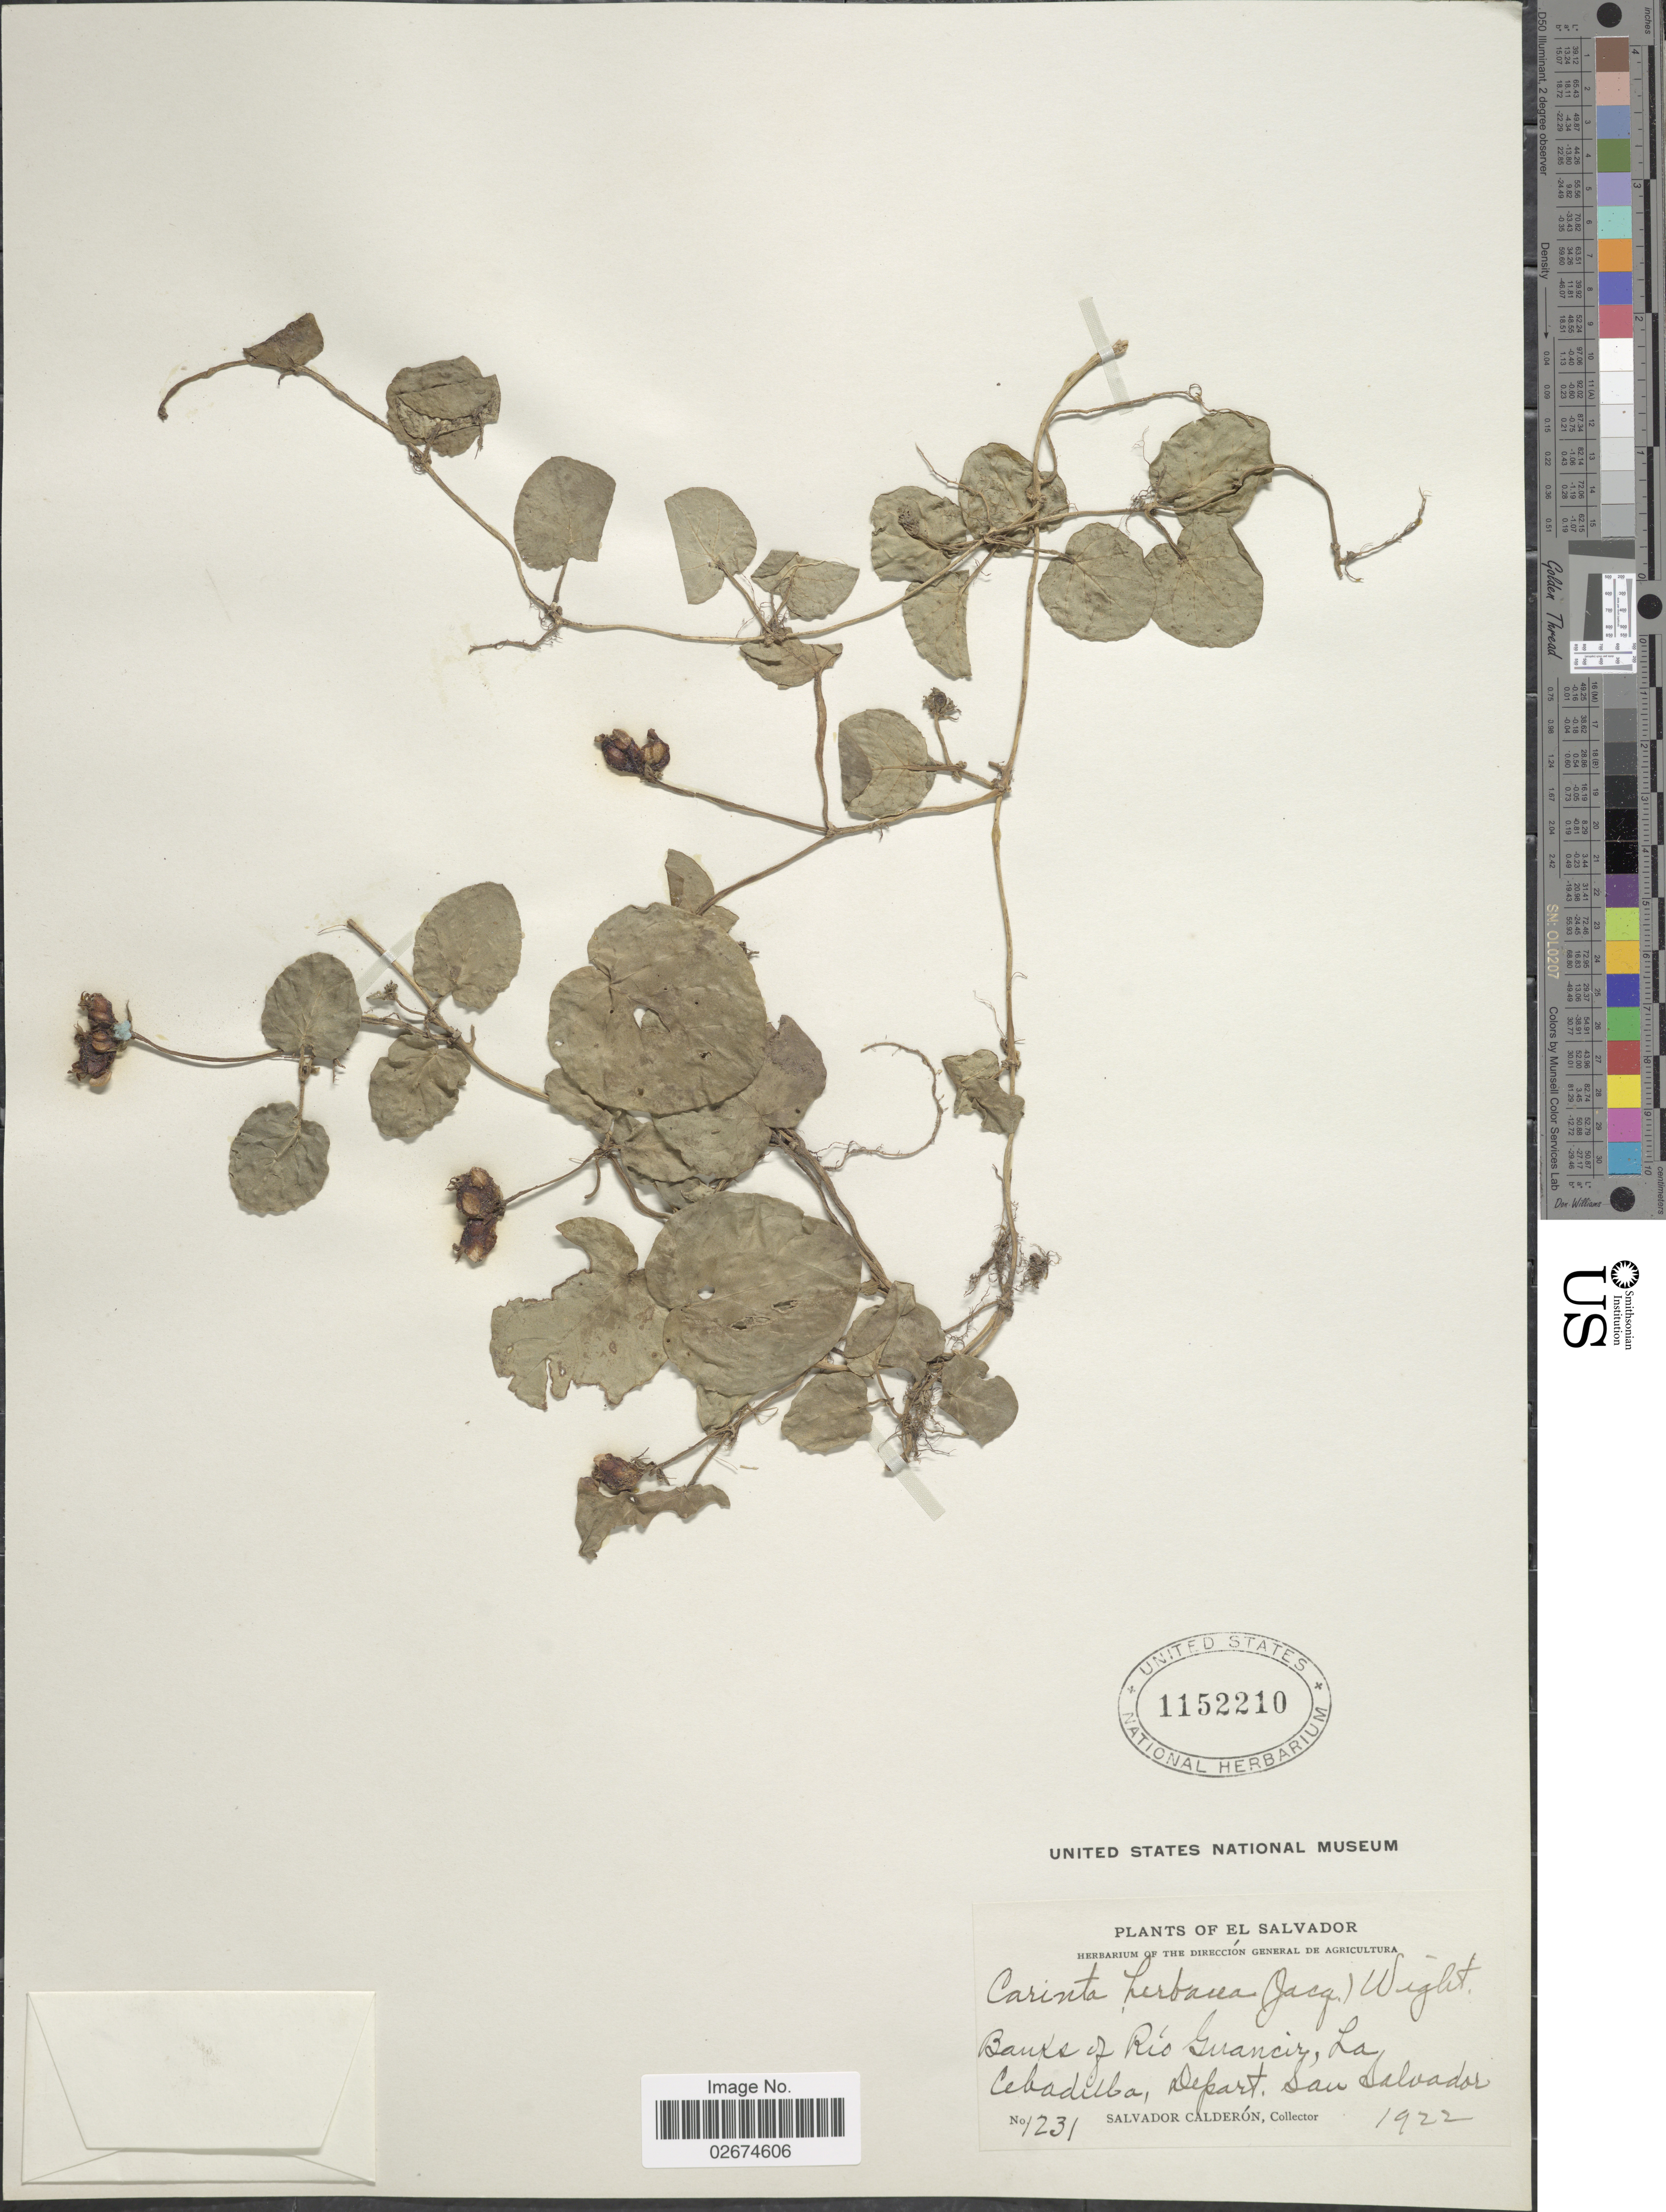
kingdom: Plantae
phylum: Tracheophyta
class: Magnoliopsida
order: Gentianales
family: Rubiaceae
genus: Geophila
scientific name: Geophila herbacea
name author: (Jacq.) K. Schum.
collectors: S. Calderón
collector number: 1231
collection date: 1922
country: El Salvador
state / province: San Salvador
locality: Banks of Rio Guancir, La Cebadilba, Depart. San Salvador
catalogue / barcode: US 1152210